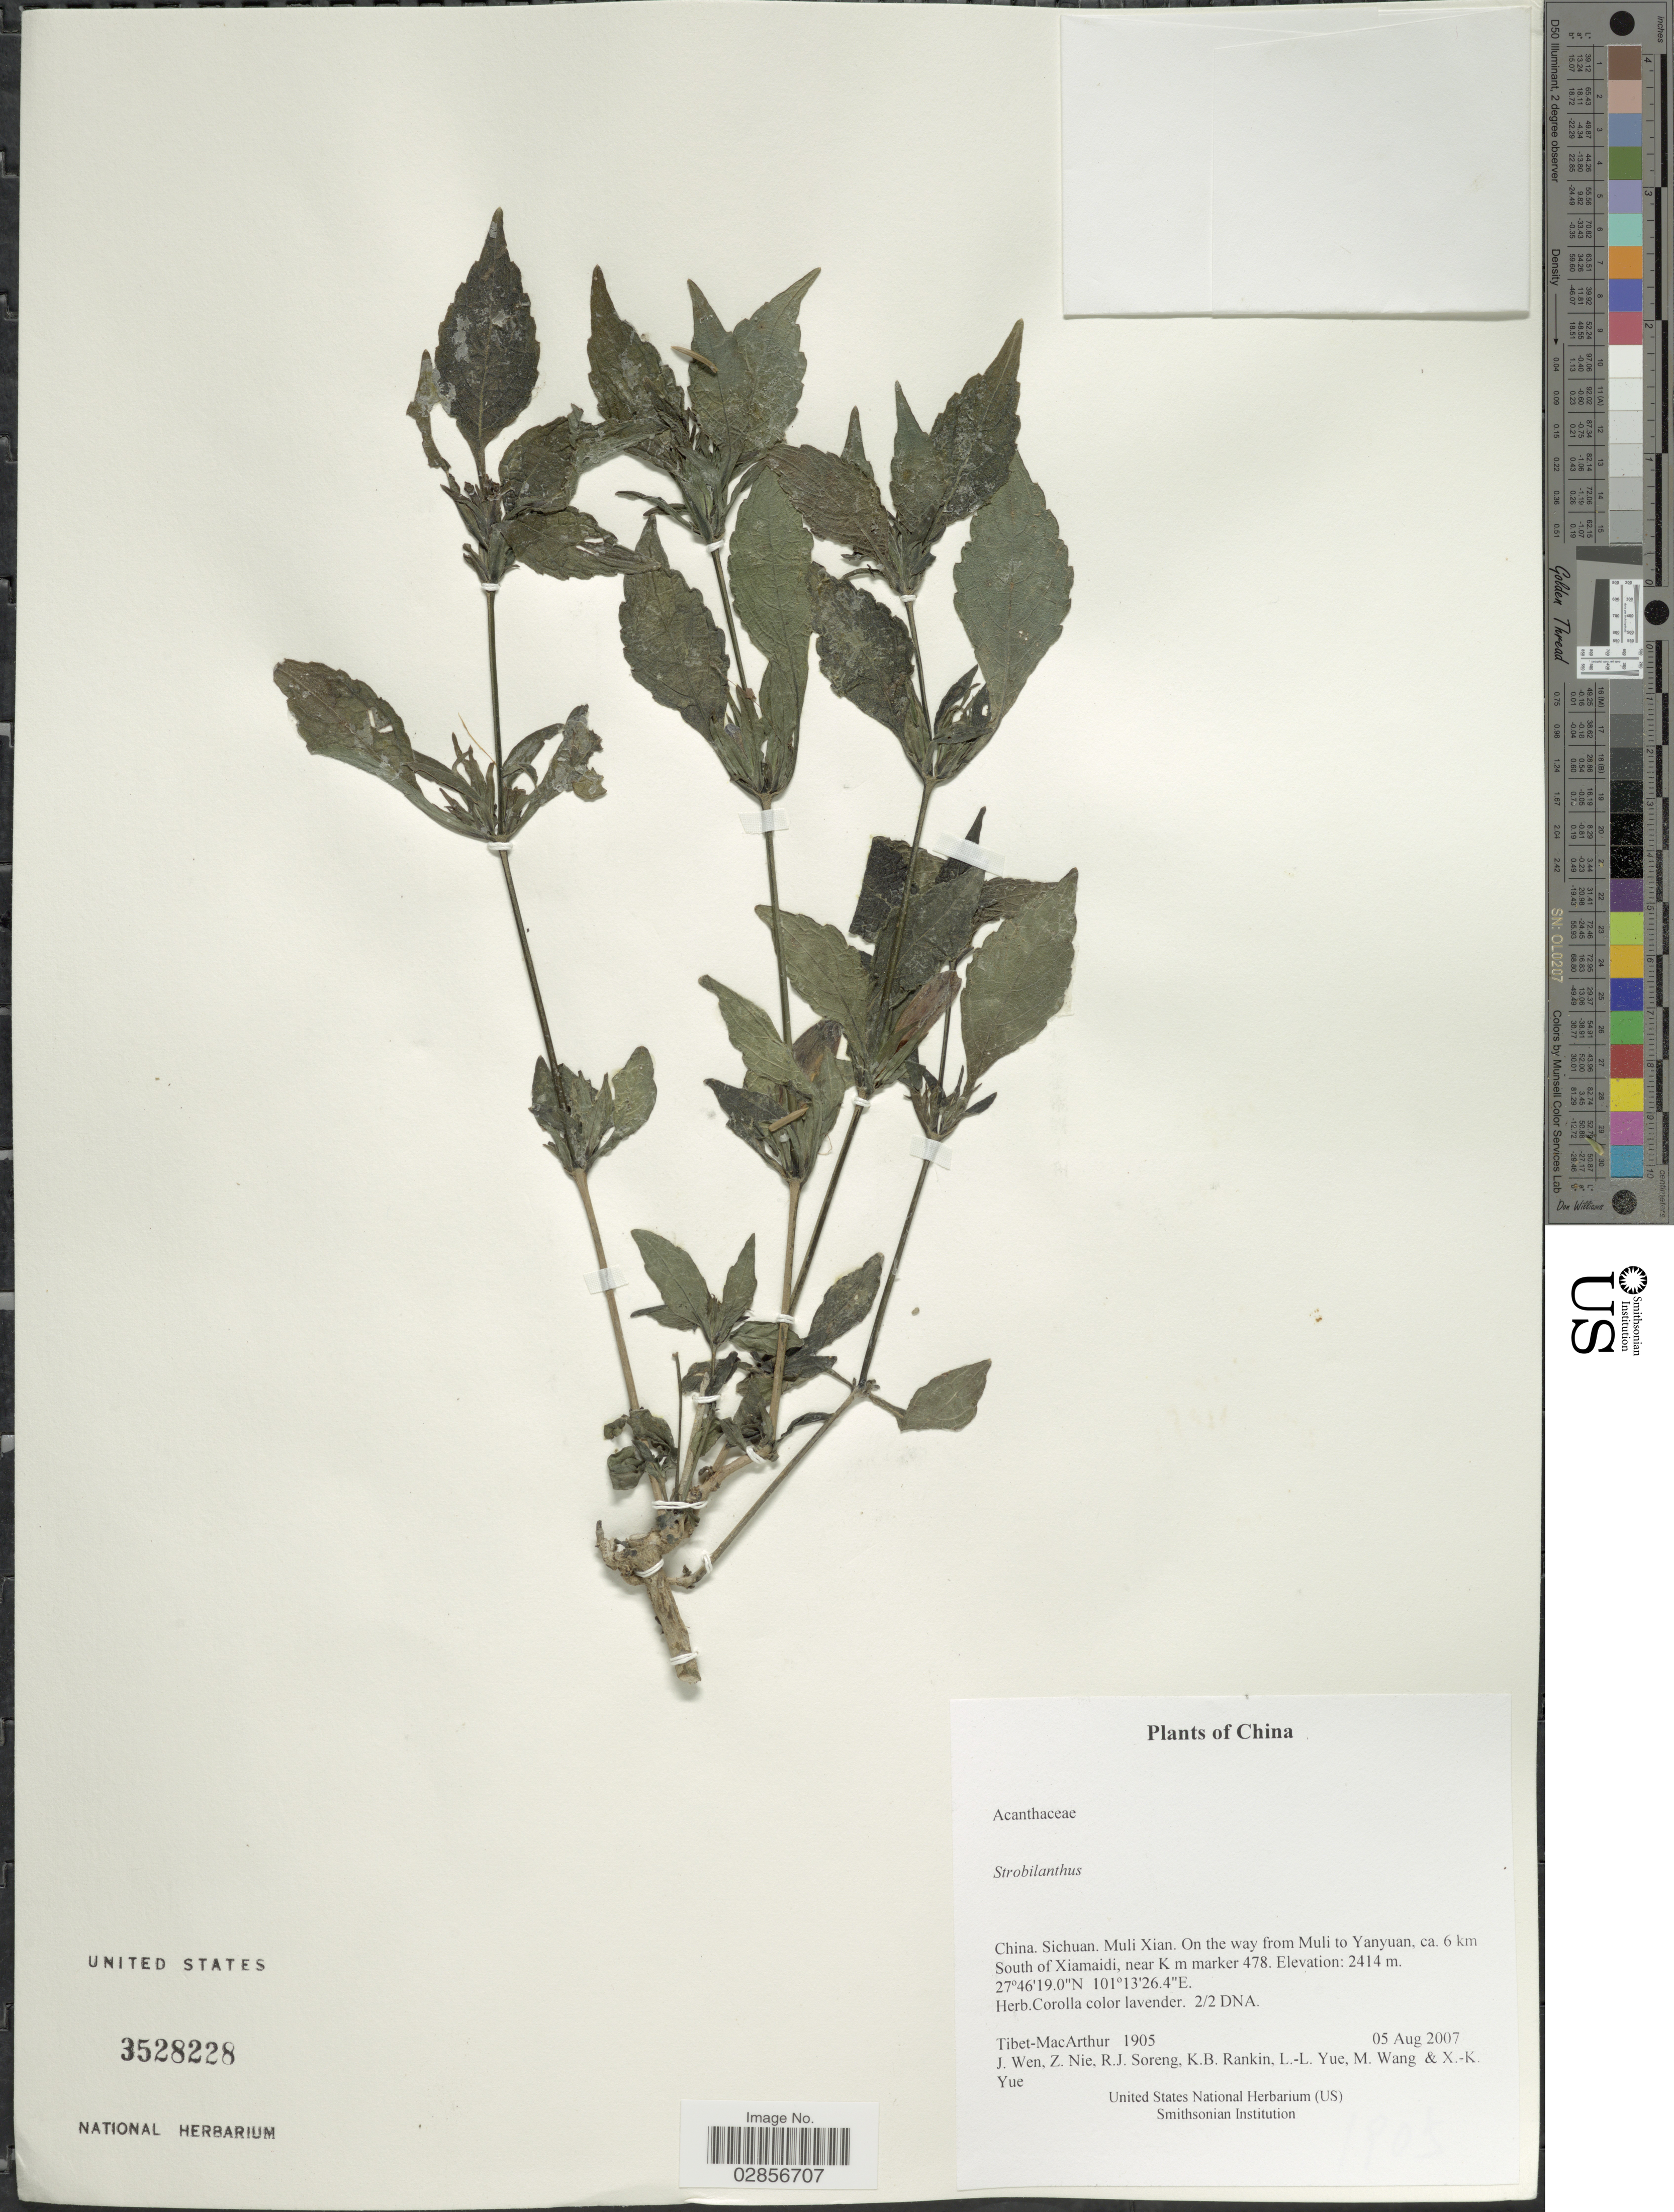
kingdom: Plantae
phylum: Tracheophyta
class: Magnoliopsida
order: Lamiales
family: Acanthaceae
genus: Strobilanthes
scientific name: Strobilanthes sp.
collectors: Tibet-MacArthur, J. Wen, Z. Nie, R. J. Soreng & et al.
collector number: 1905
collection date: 2007-08-05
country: China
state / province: Sichuan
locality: Sichuan. Muli Xian. On the way from Muli to Yanyuan, ca. 6 km South of Xiamaidi, near K m marker 478.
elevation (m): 2414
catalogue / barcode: US 3528228